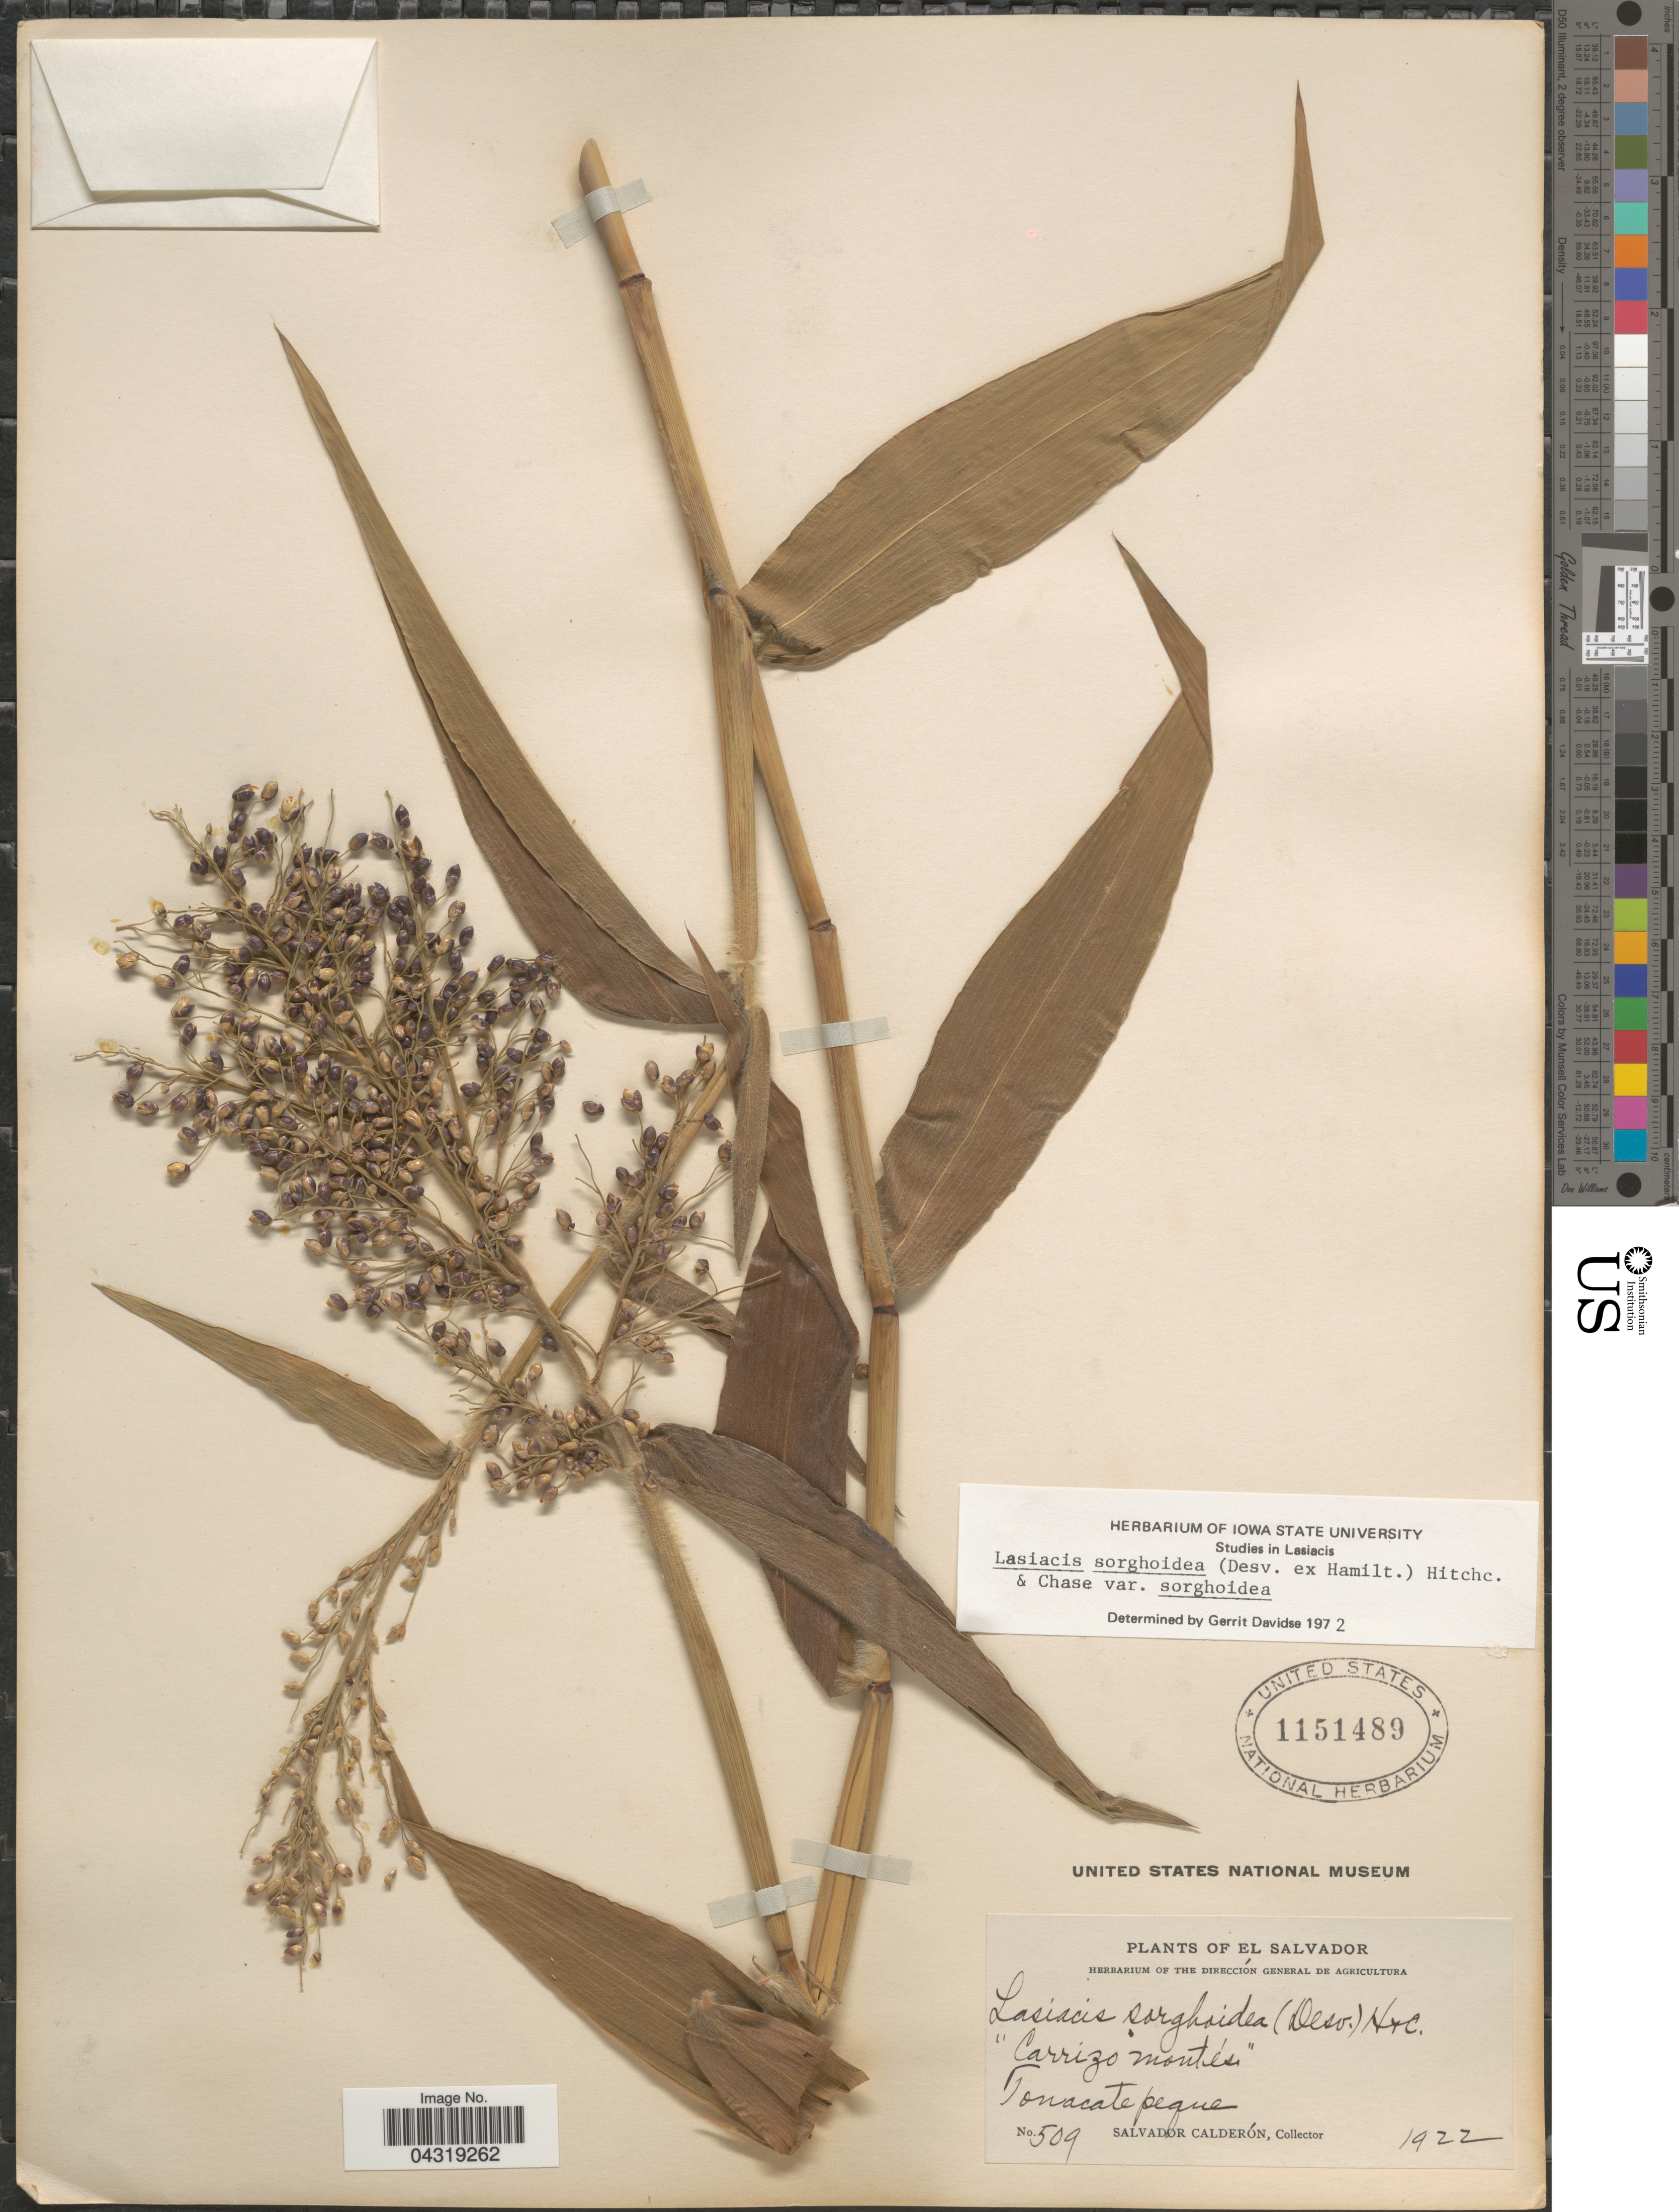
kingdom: Plantae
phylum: Tracheophyta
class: Liliopsida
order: Poales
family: Poaceae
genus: Lasiacis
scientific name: Lasiacis sorghoidea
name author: (Desv. ex Ham.) Hitchc. & Chase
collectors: S. Calderón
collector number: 509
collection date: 1922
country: El Salvador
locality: Carrizo montés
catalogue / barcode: US 1151489